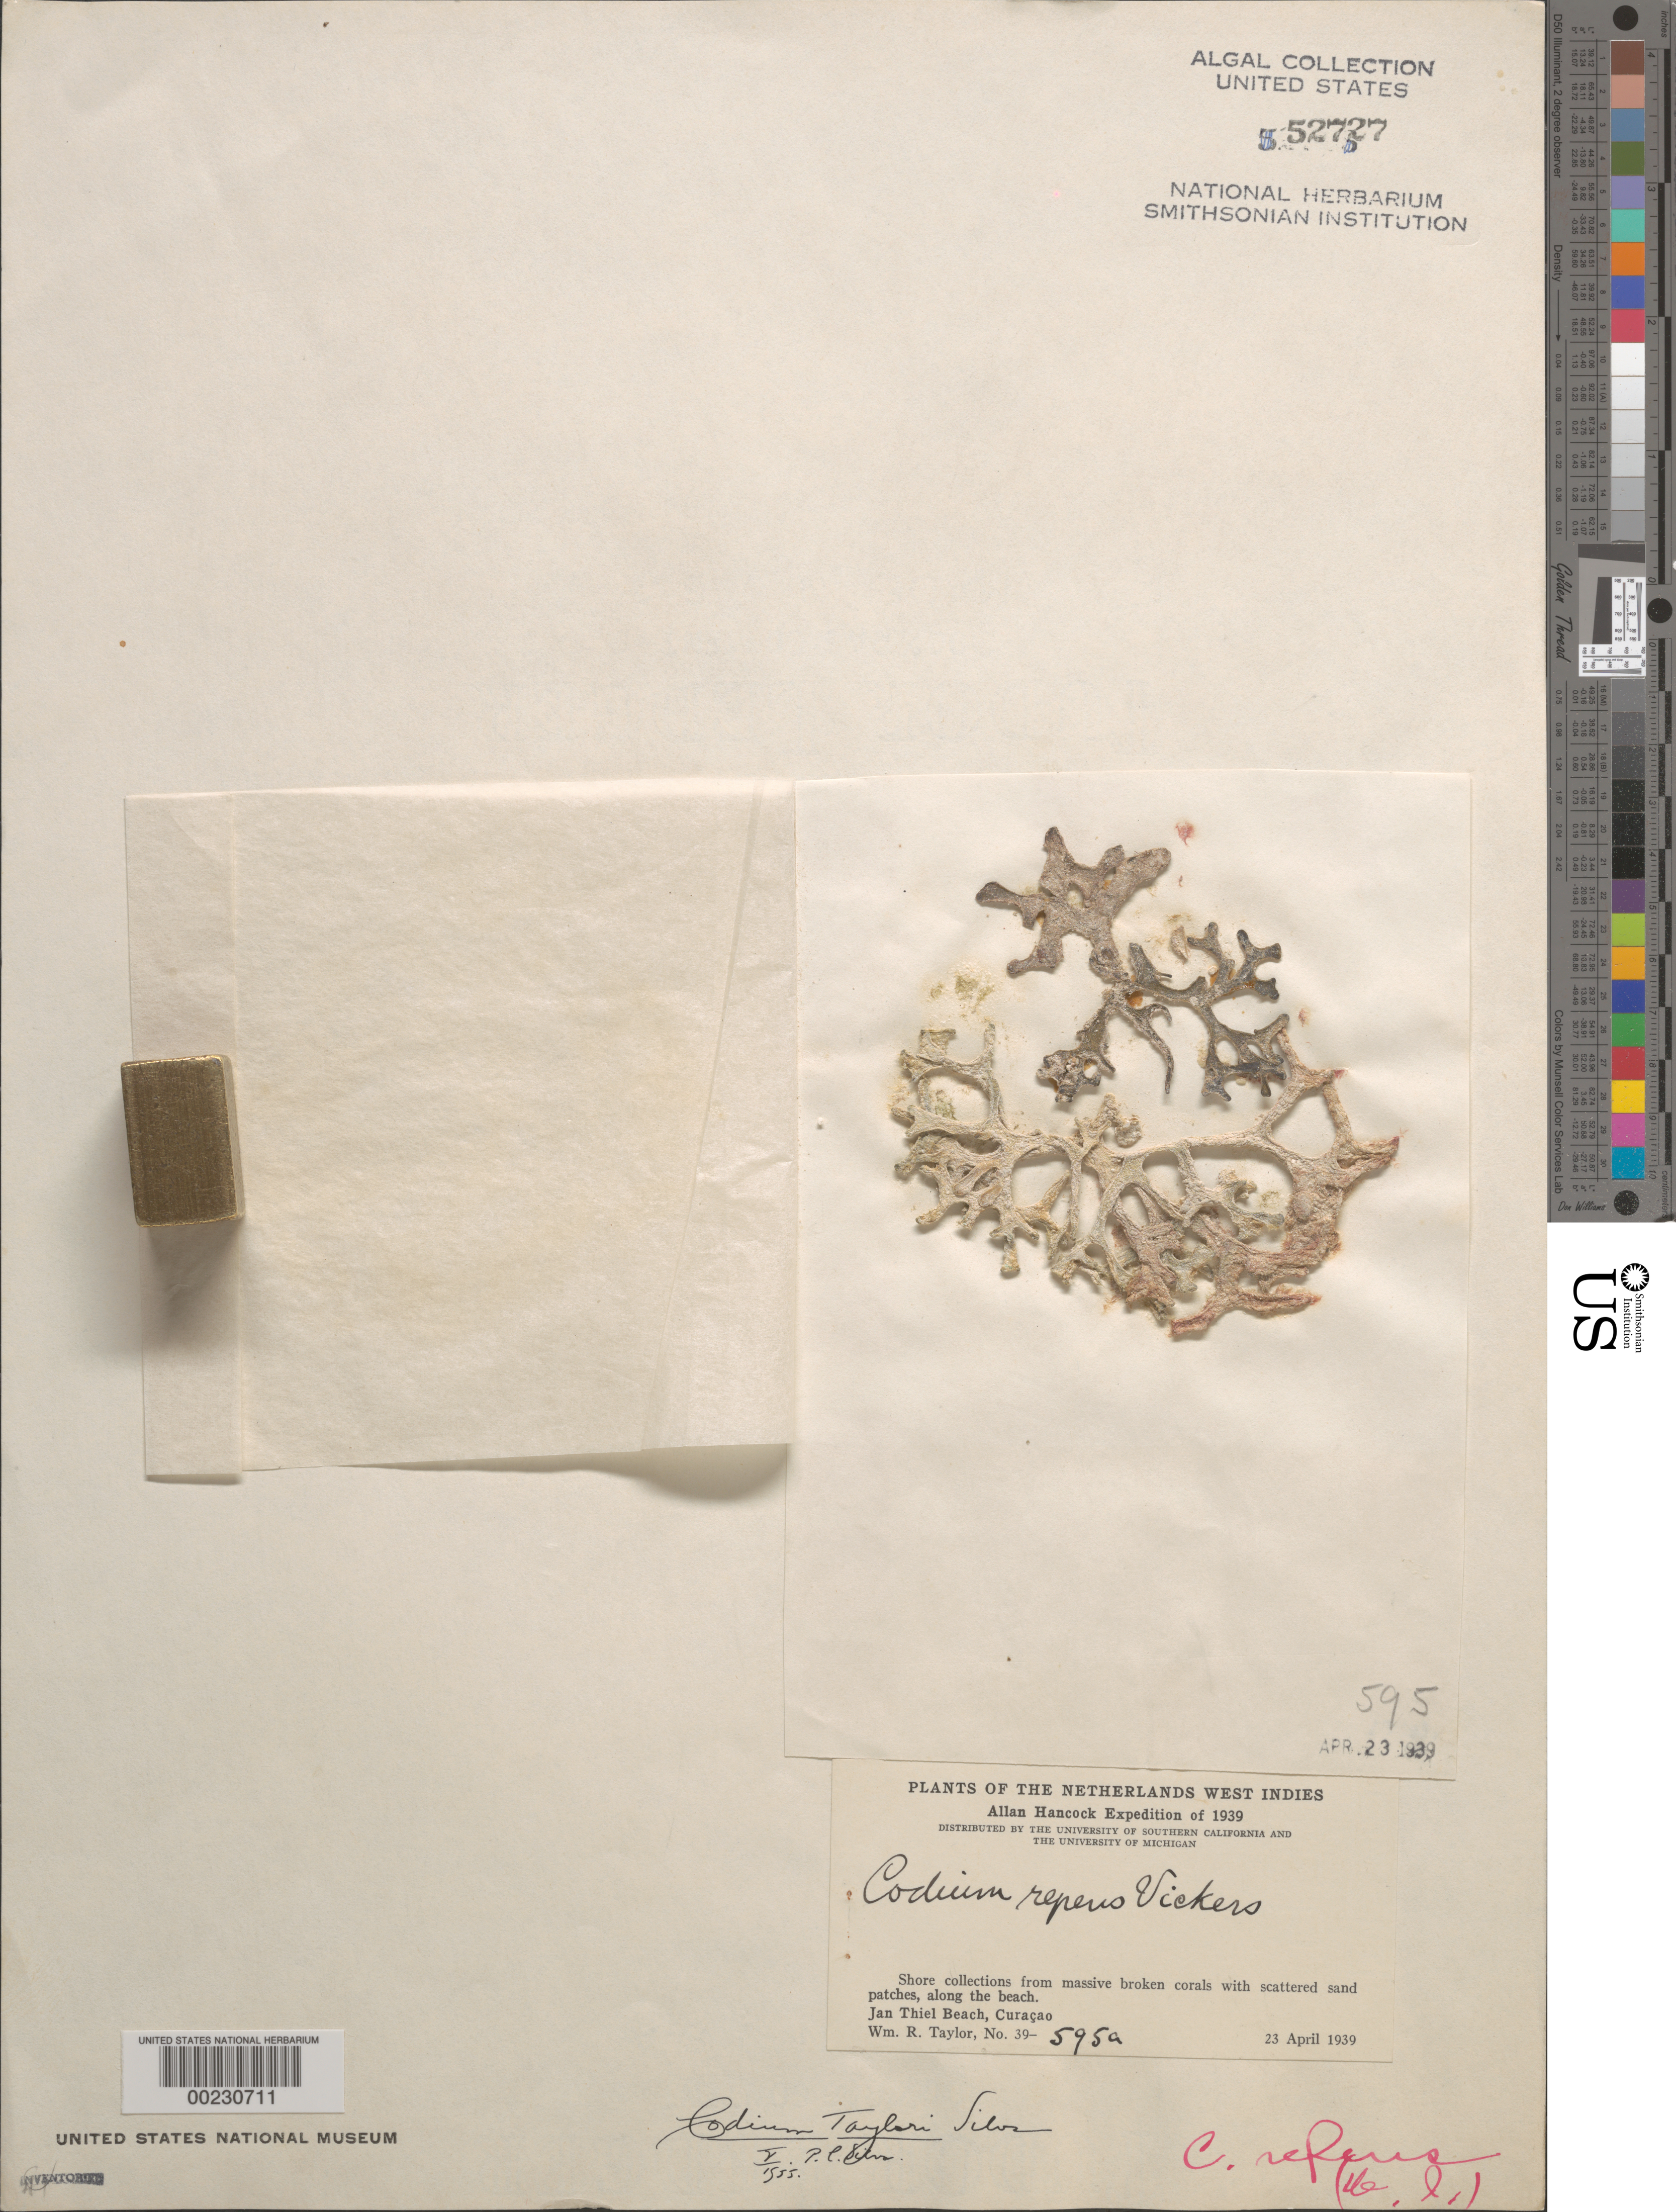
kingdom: Plantae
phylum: Chlorophyta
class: Ulvophyceae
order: Bryopsidales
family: Codiaceae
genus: Codium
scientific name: Codium taylorii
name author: P.C. Silva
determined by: Silva, P. C.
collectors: W. R. Taylor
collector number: WRT 39-595a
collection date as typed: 23 Apr 1939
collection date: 1939-04-23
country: Curaçao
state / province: ABC Islands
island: Curaçao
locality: Jan Thiel Beach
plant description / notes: Allan Hancock Expedition of 1939, as Codium repens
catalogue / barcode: US 52727